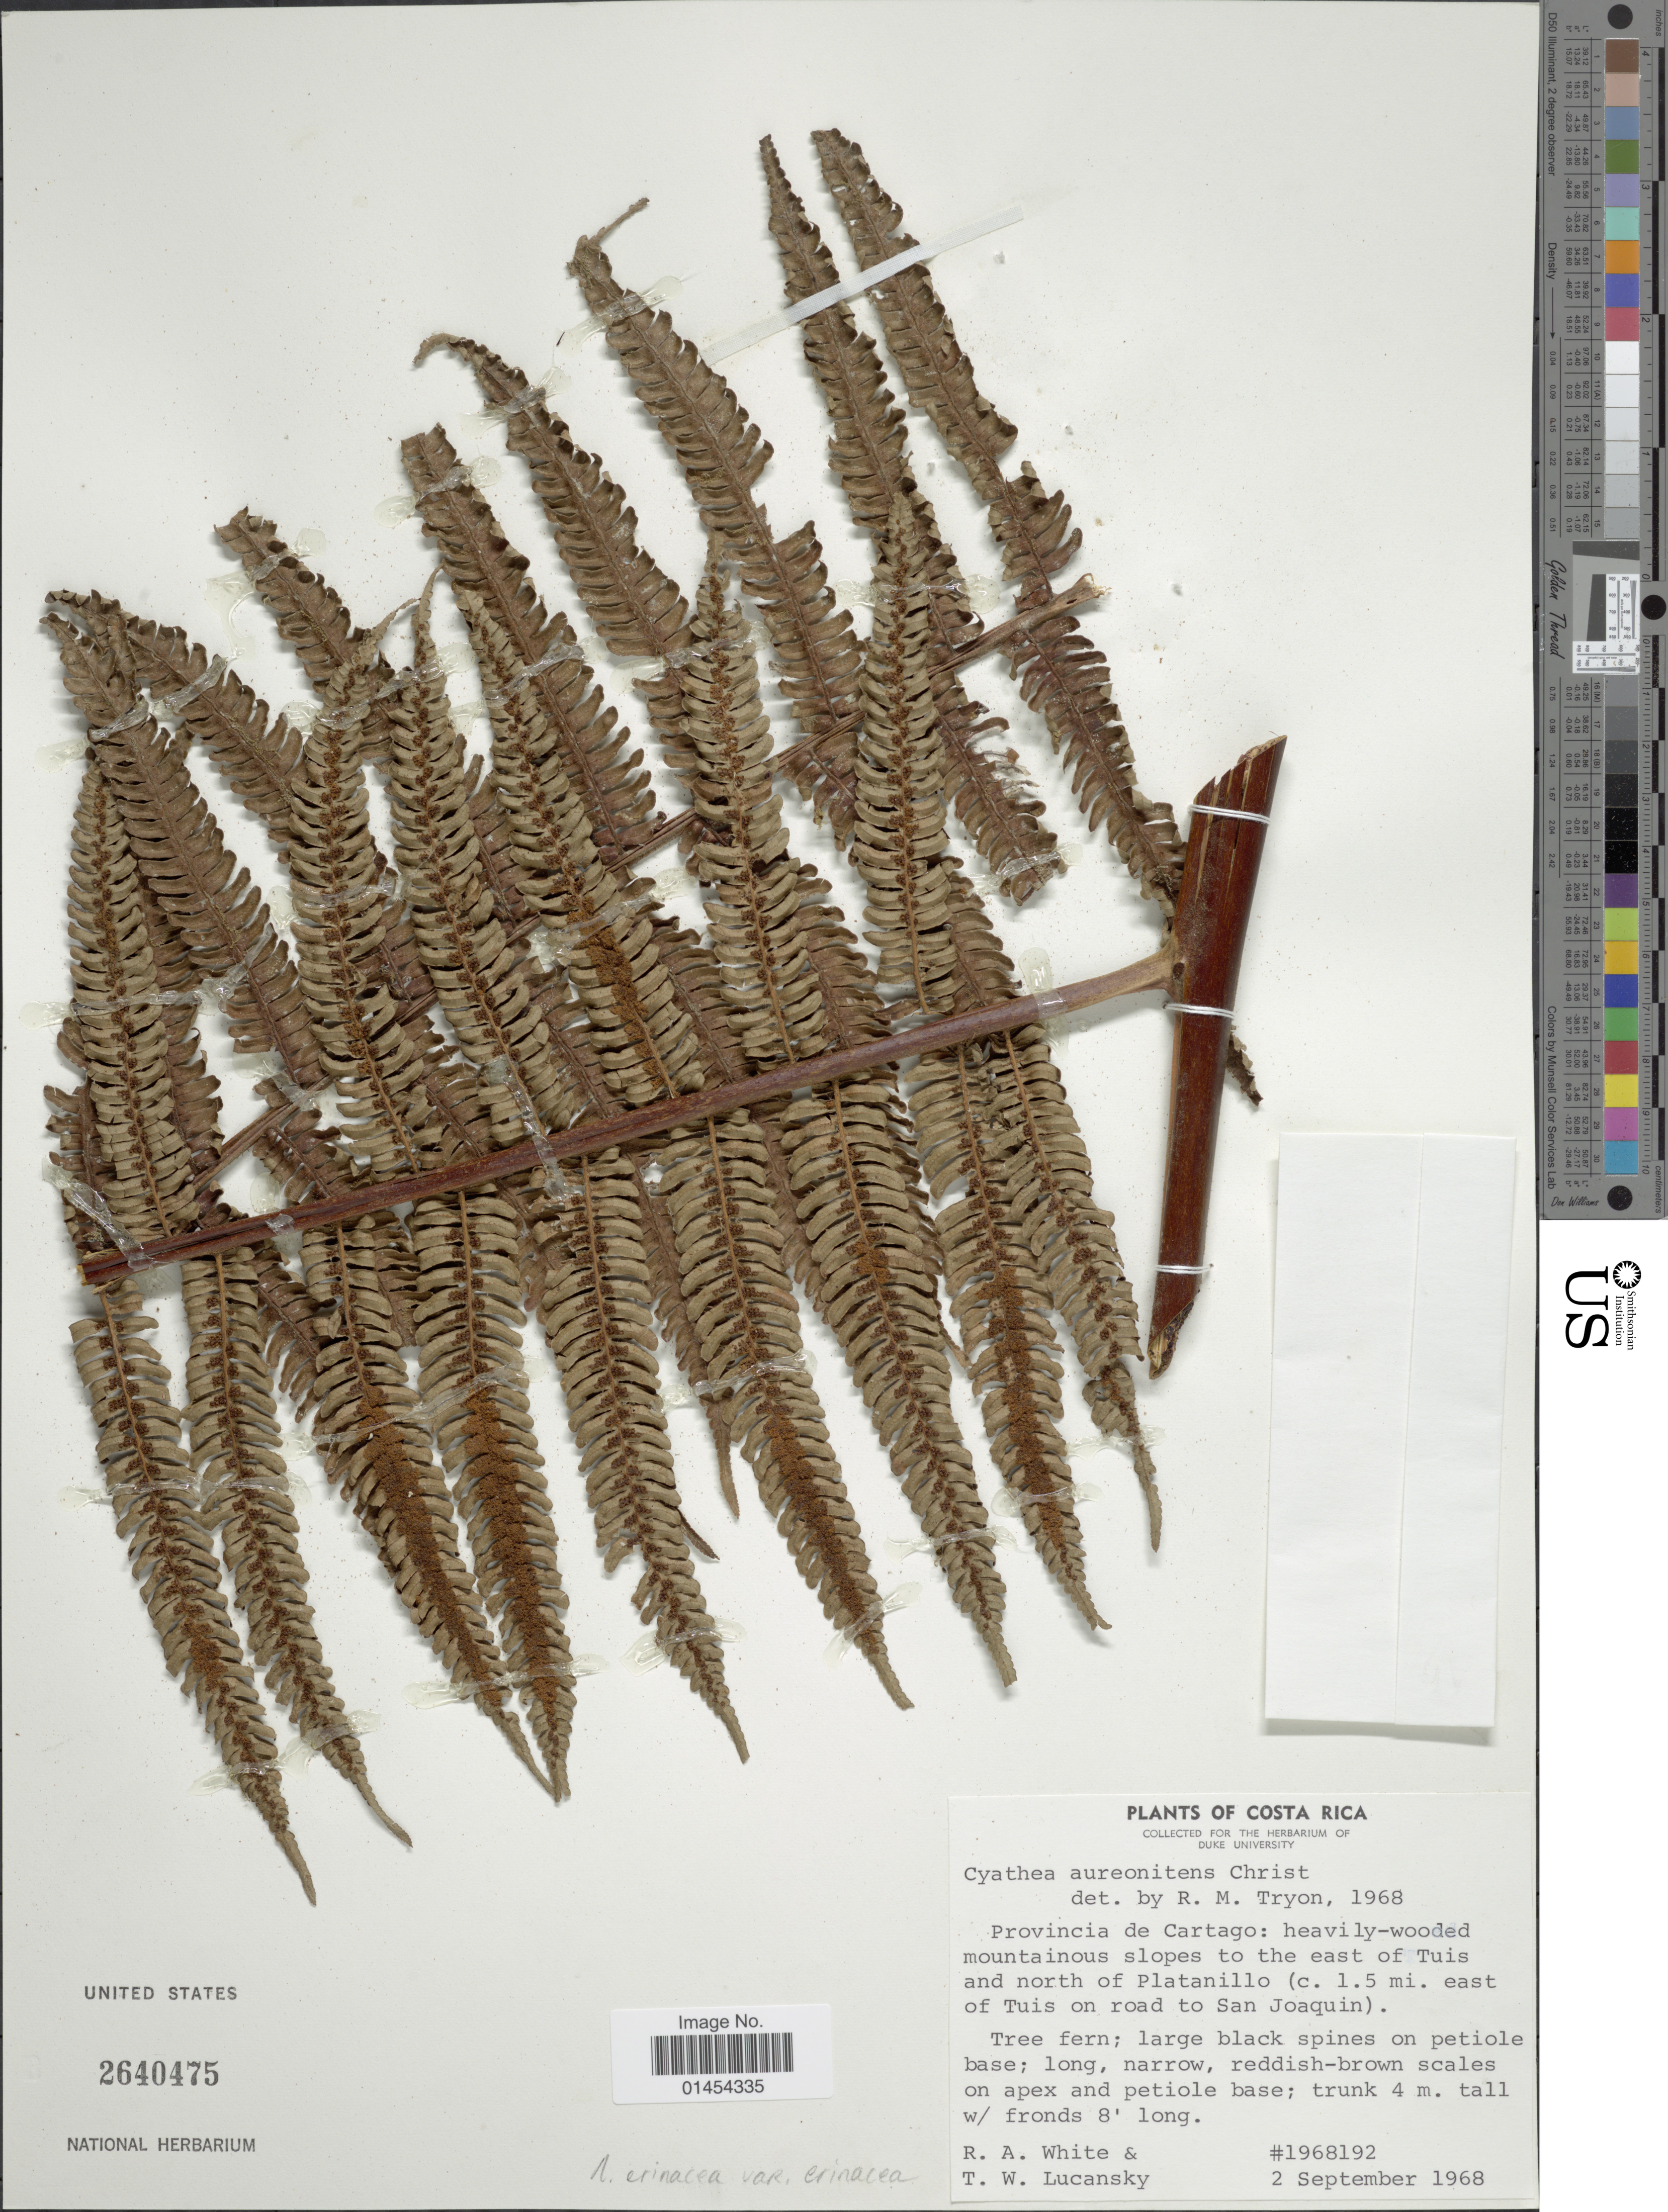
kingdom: Plantae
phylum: Tracheophyta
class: Polypodiopsida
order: Cyatheales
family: Cyatheaceae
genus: Alsophila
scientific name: Alsophila erinacea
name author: (H. Karst.) D.S. Conant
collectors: R. A. White & T. Lucansky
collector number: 1968192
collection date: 1968-09-02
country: Costa Rica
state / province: Cartago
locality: Heavily-wooded mountainous slopes to the east of Tuis and north of Platanillo (c. 1.5 mi. east of Tuis on road to San Joaquin)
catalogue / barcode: US 2640475